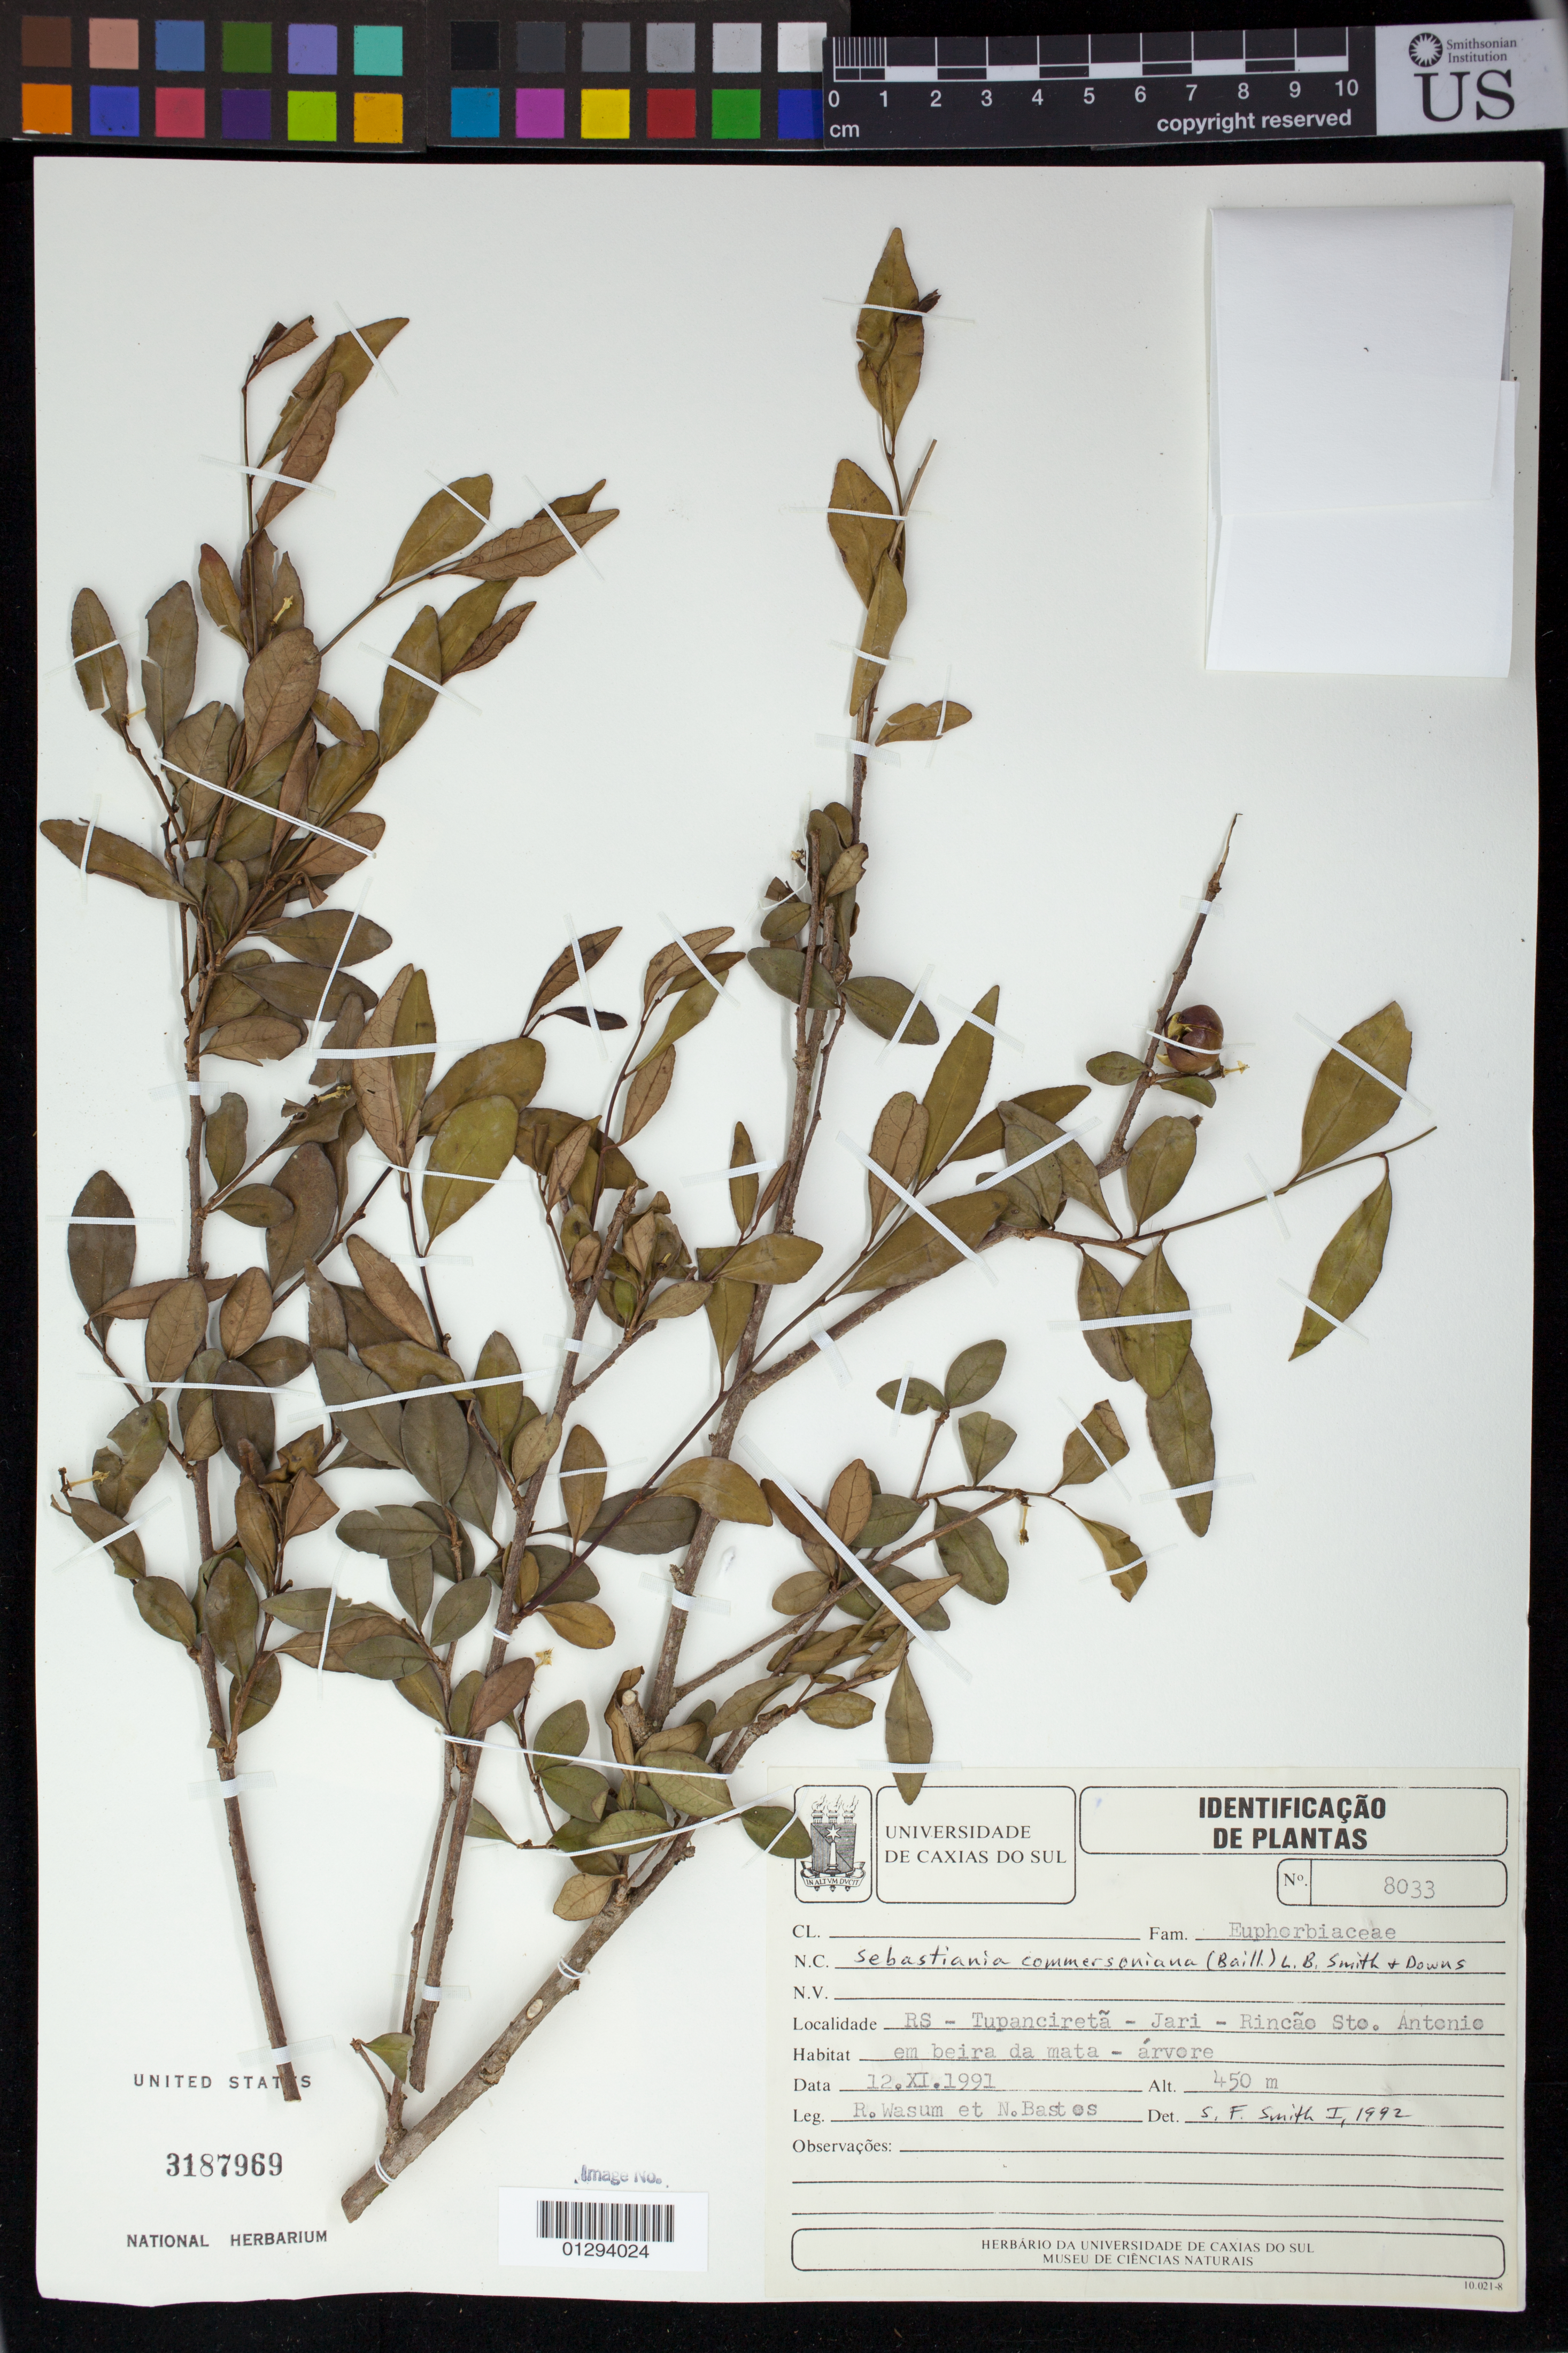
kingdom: Plantae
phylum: Tracheophyta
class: Magnoliopsida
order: Malpighiales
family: Euphorbiaceae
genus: Sebastiania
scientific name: Sebastiania commersoniana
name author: (Baill.) L.B. Sm. & Downs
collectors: R. Wasum & N. C. Bastos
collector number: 8033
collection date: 1991-11-12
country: Brazil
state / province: Rio Grande do Sul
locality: Tupancireta - Jari - Rincao Sto. Antonio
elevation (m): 450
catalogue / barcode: US 3187969